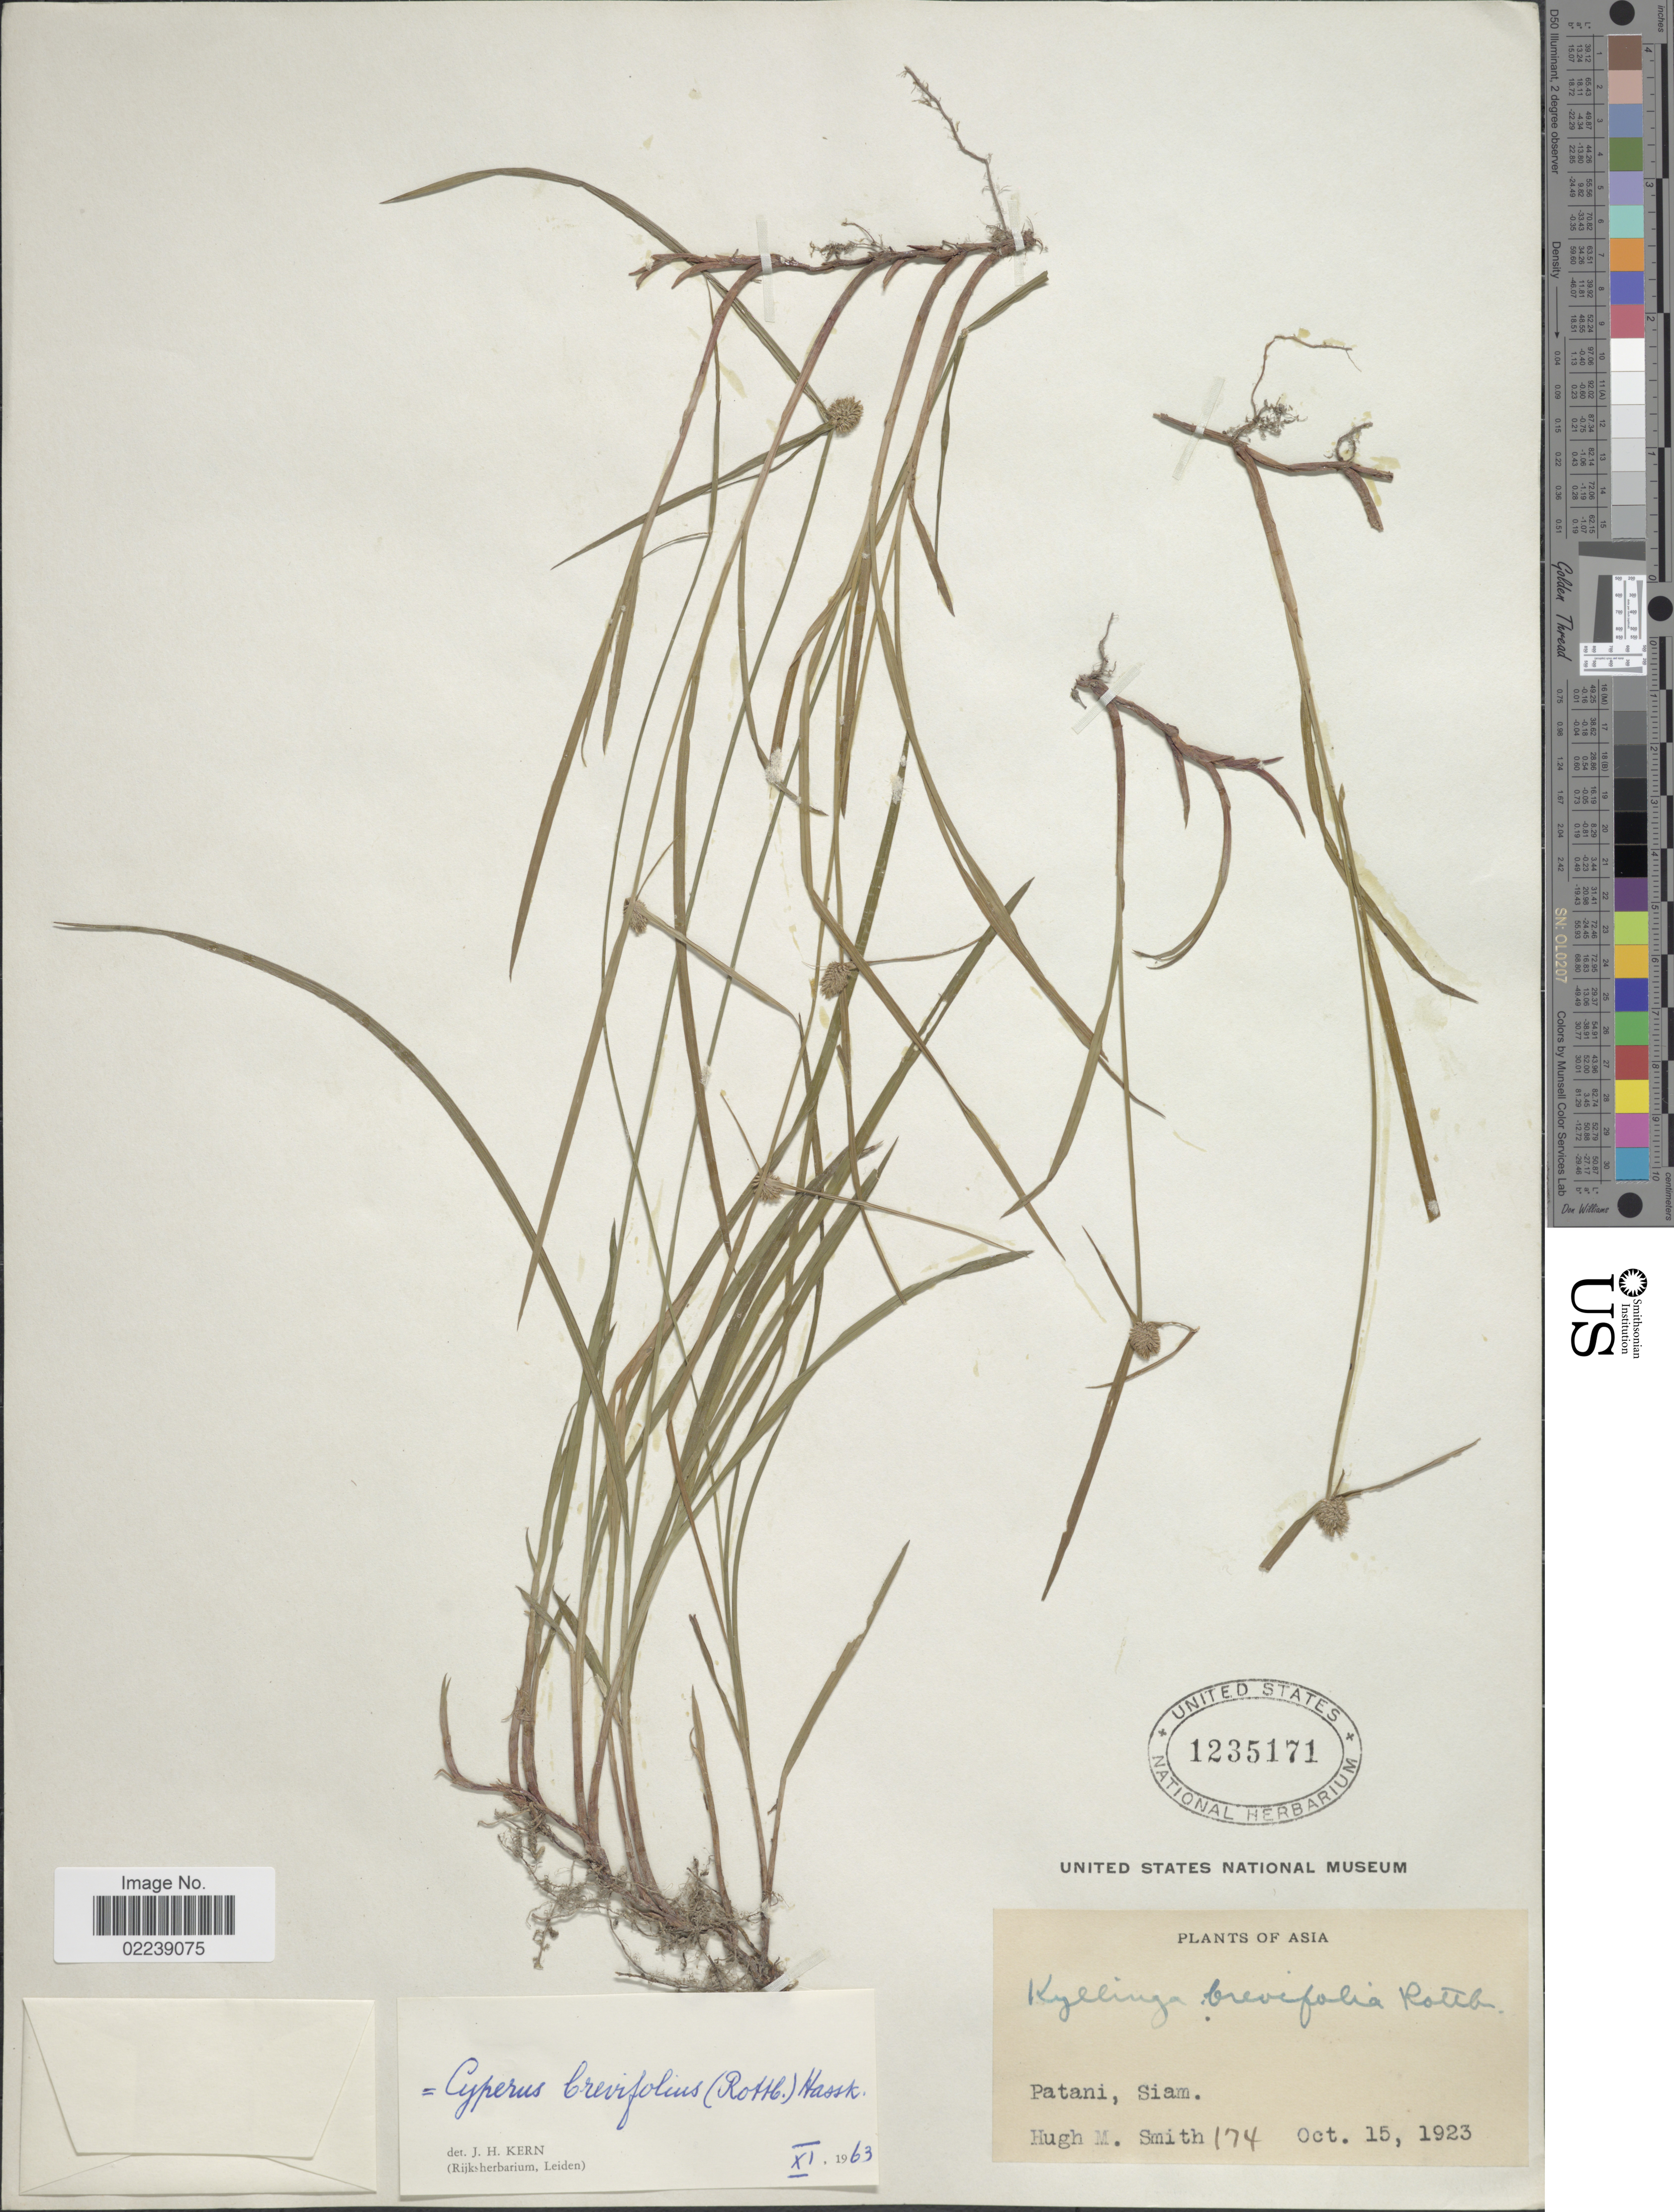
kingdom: Plantae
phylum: Tracheophyta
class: Liliopsida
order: Poales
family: Cyperaceae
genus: Cyperus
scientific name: Cyperus brevifolius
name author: (Rottb.) Hassk.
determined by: Strong, M. T., (US), Smithsonian Institution - National Museum of Natural History (UNITED STATES)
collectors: H. M. Smith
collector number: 174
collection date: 1923-10-15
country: Thailand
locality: Asia, Patani, Siam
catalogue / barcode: US 1235171